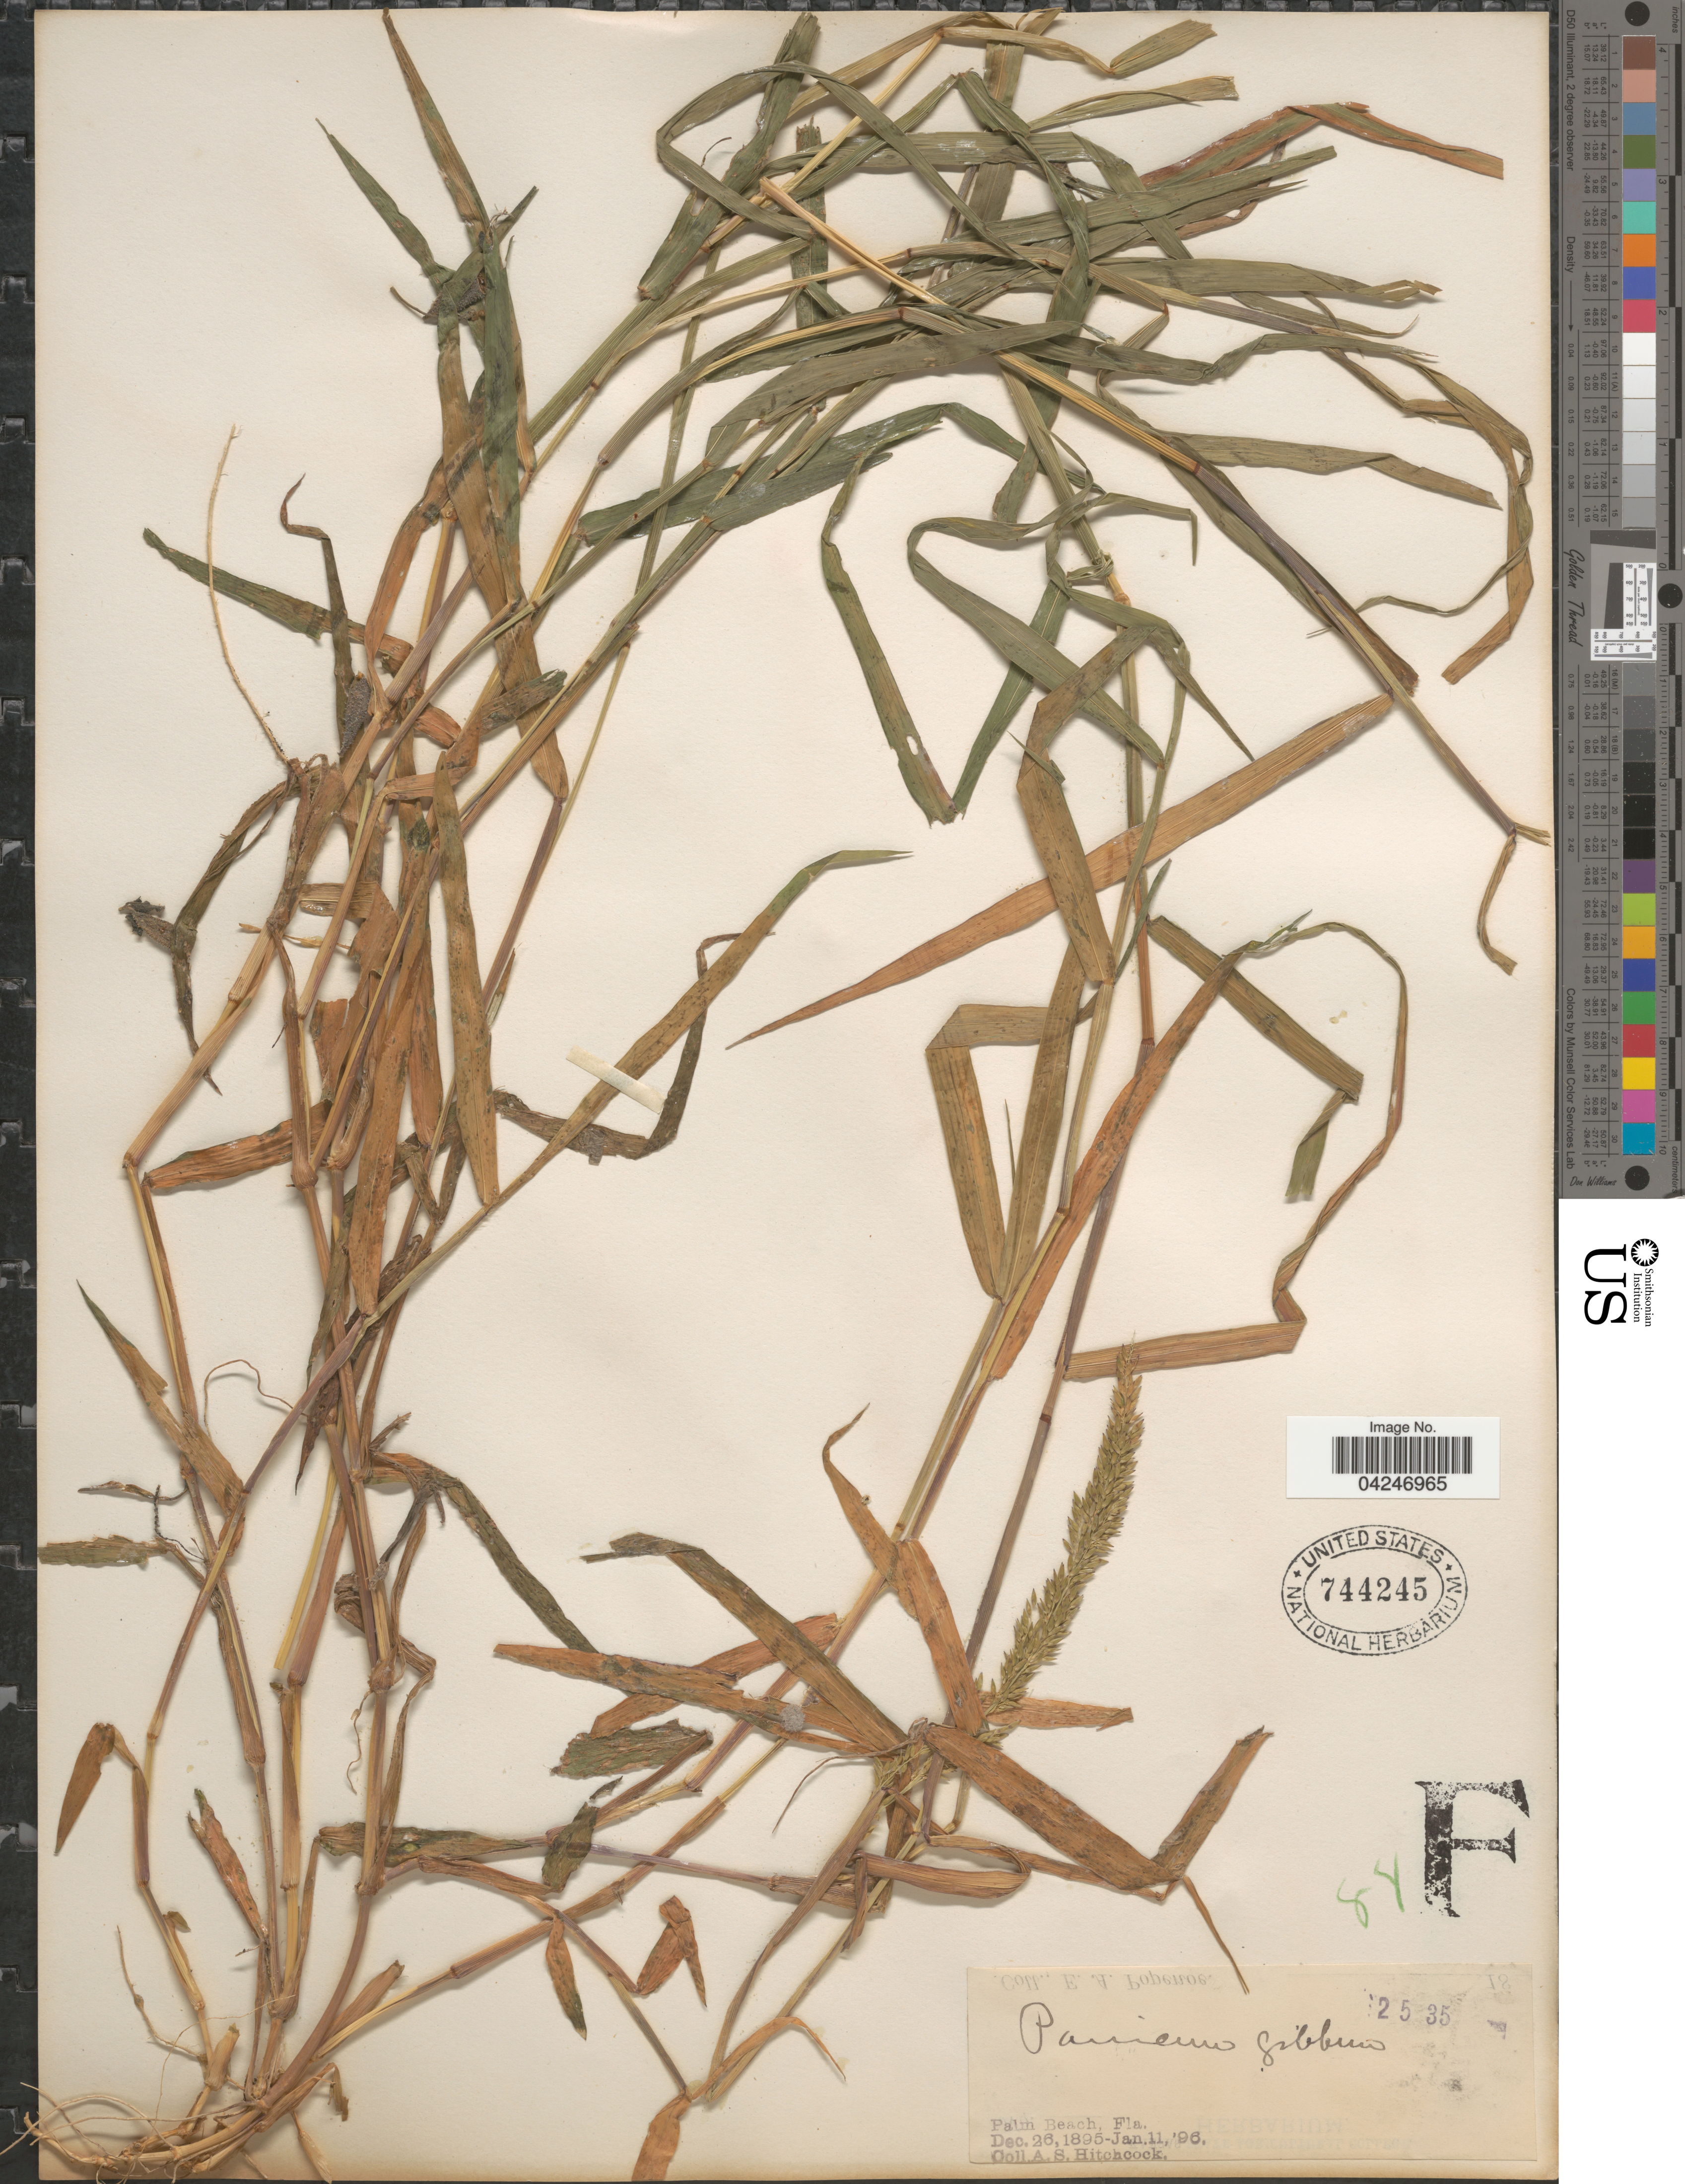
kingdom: Plantae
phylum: Tracheophyta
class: Liliopsida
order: Poales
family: Poaceae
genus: Sacciolepis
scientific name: Sacciolepis striata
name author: (L.) Nash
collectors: A. S. Hitchcock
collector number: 2535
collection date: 1895-12-26/1896-01-11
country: United States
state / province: Florida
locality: Palm Beach.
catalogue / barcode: US 744245